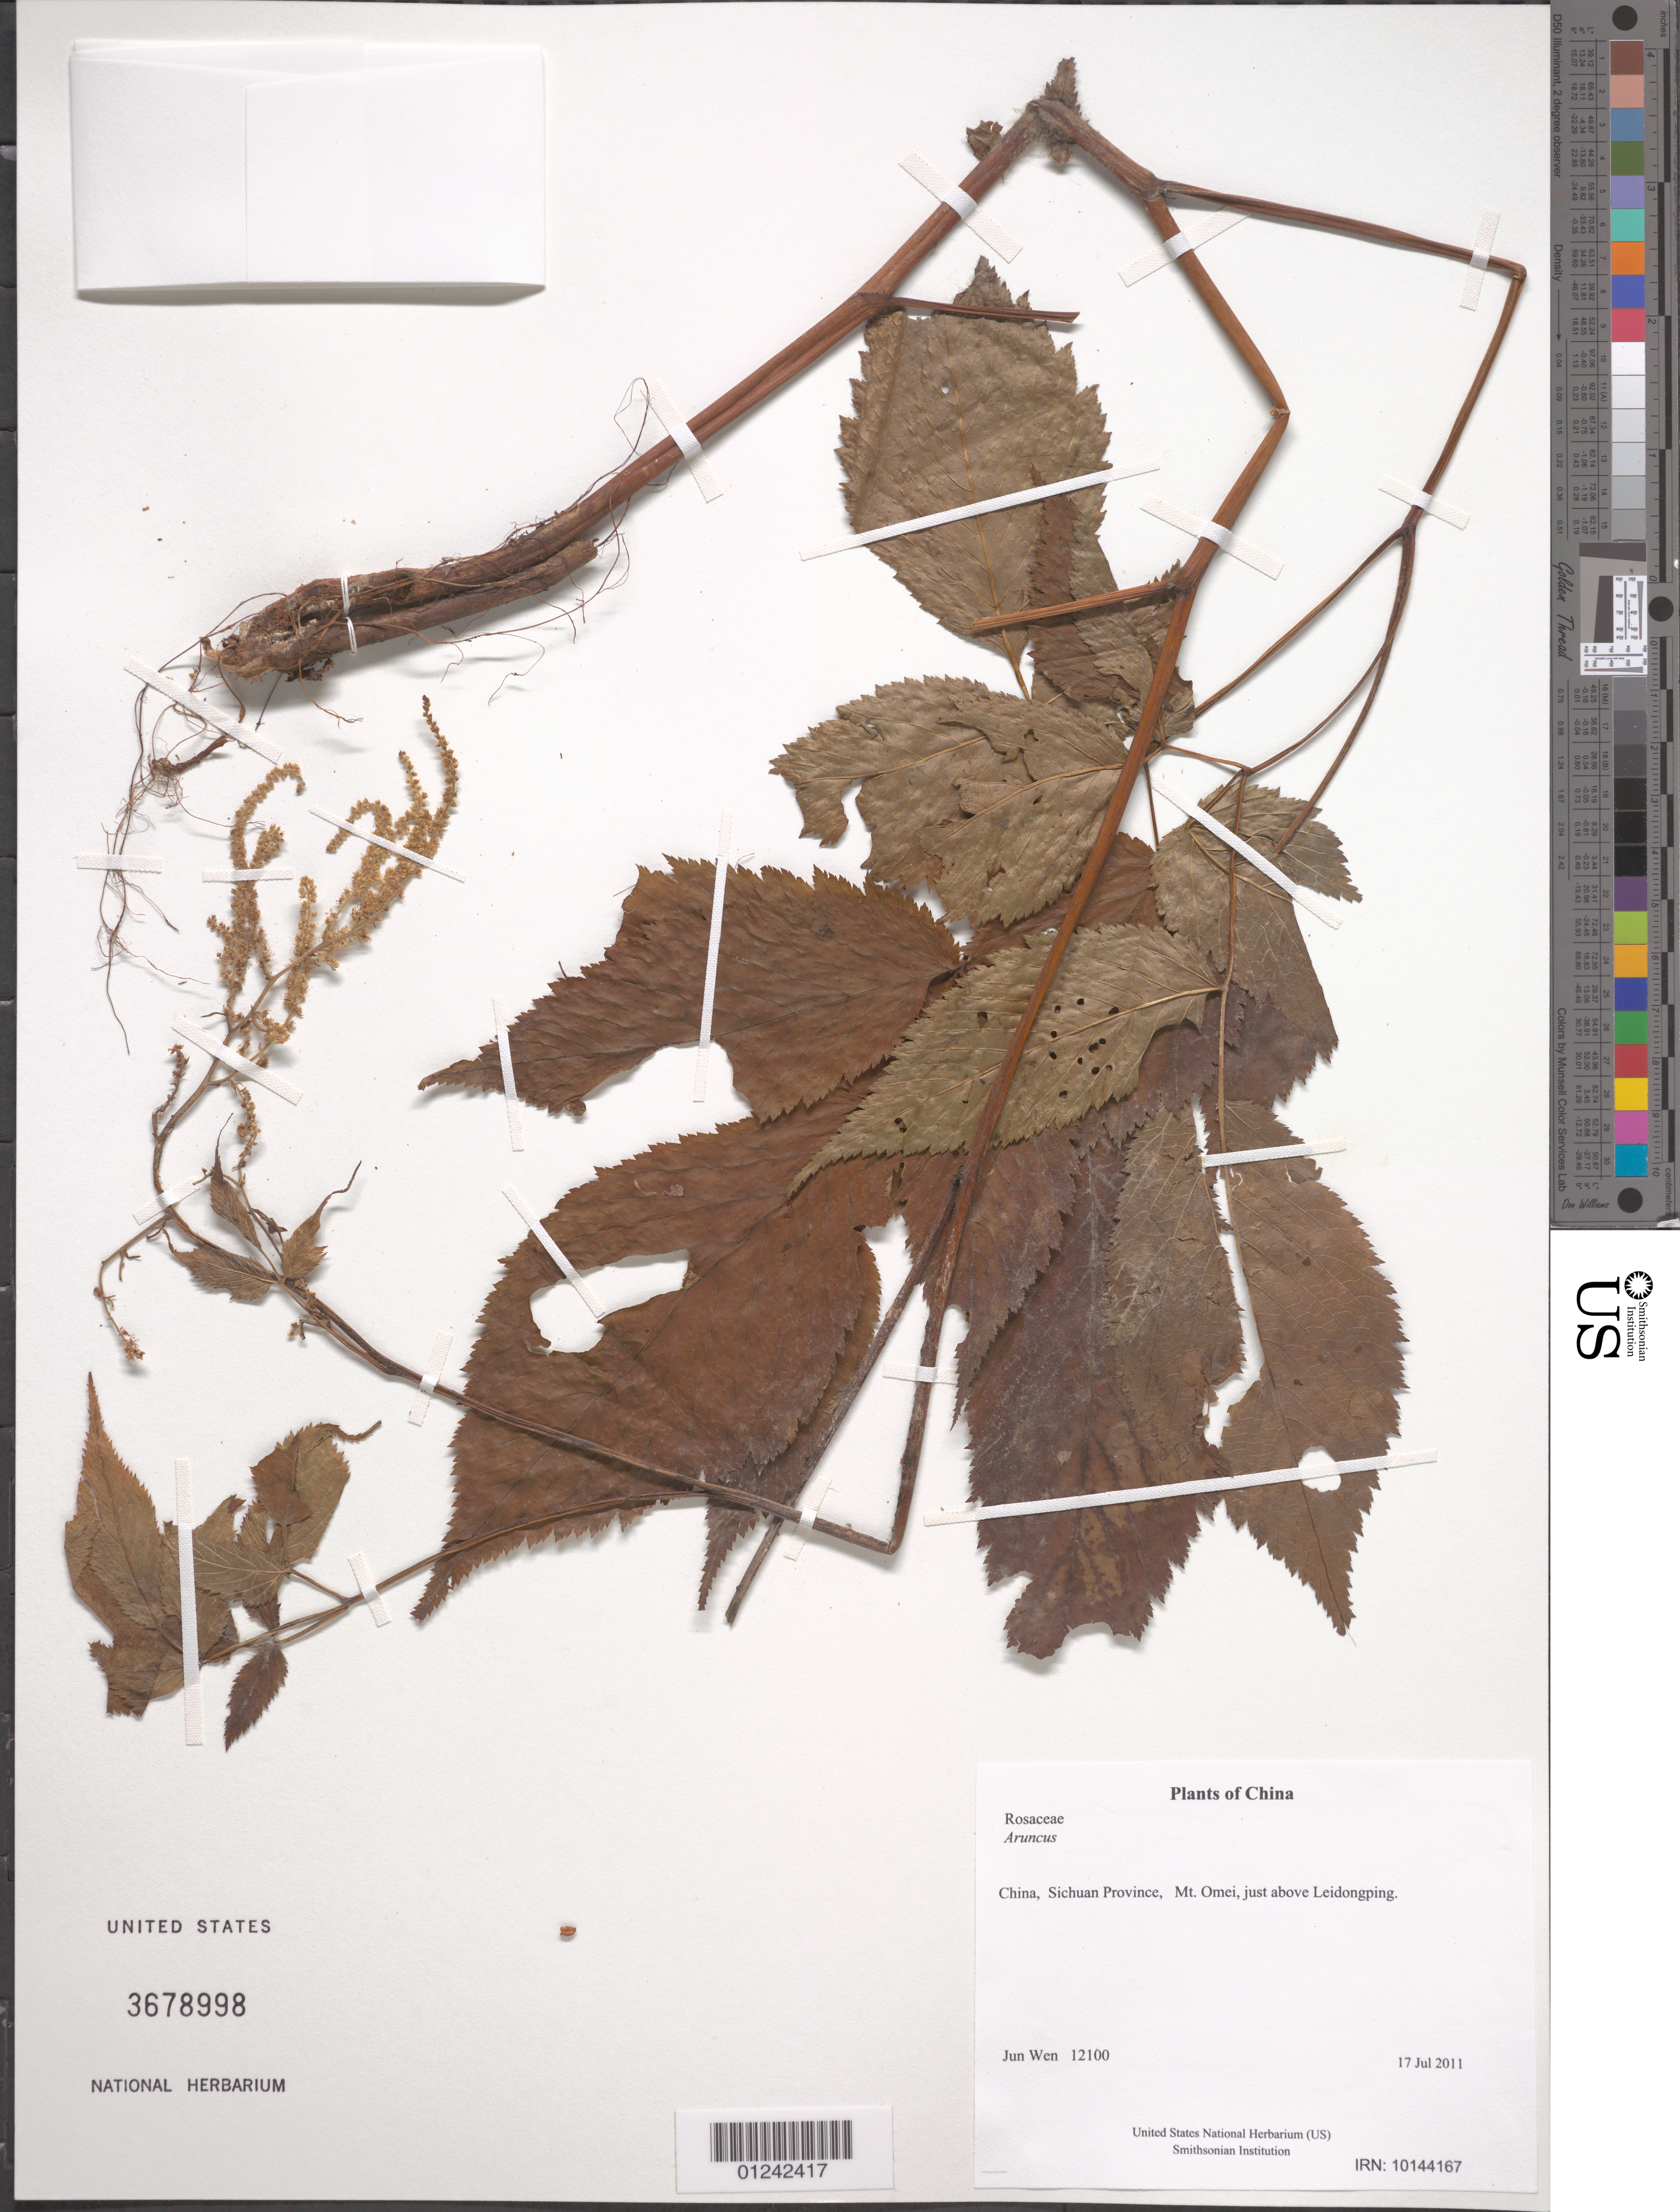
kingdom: Plantae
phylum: Tracheophyta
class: Magnoliopsida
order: Rosales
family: Rosaceae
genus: Aruncus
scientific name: Aruncus sp.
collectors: J. Wen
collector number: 12100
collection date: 2011-07-17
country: China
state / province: Sichuan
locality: Mt. Omei, just above Leidongping.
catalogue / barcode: US 3678998